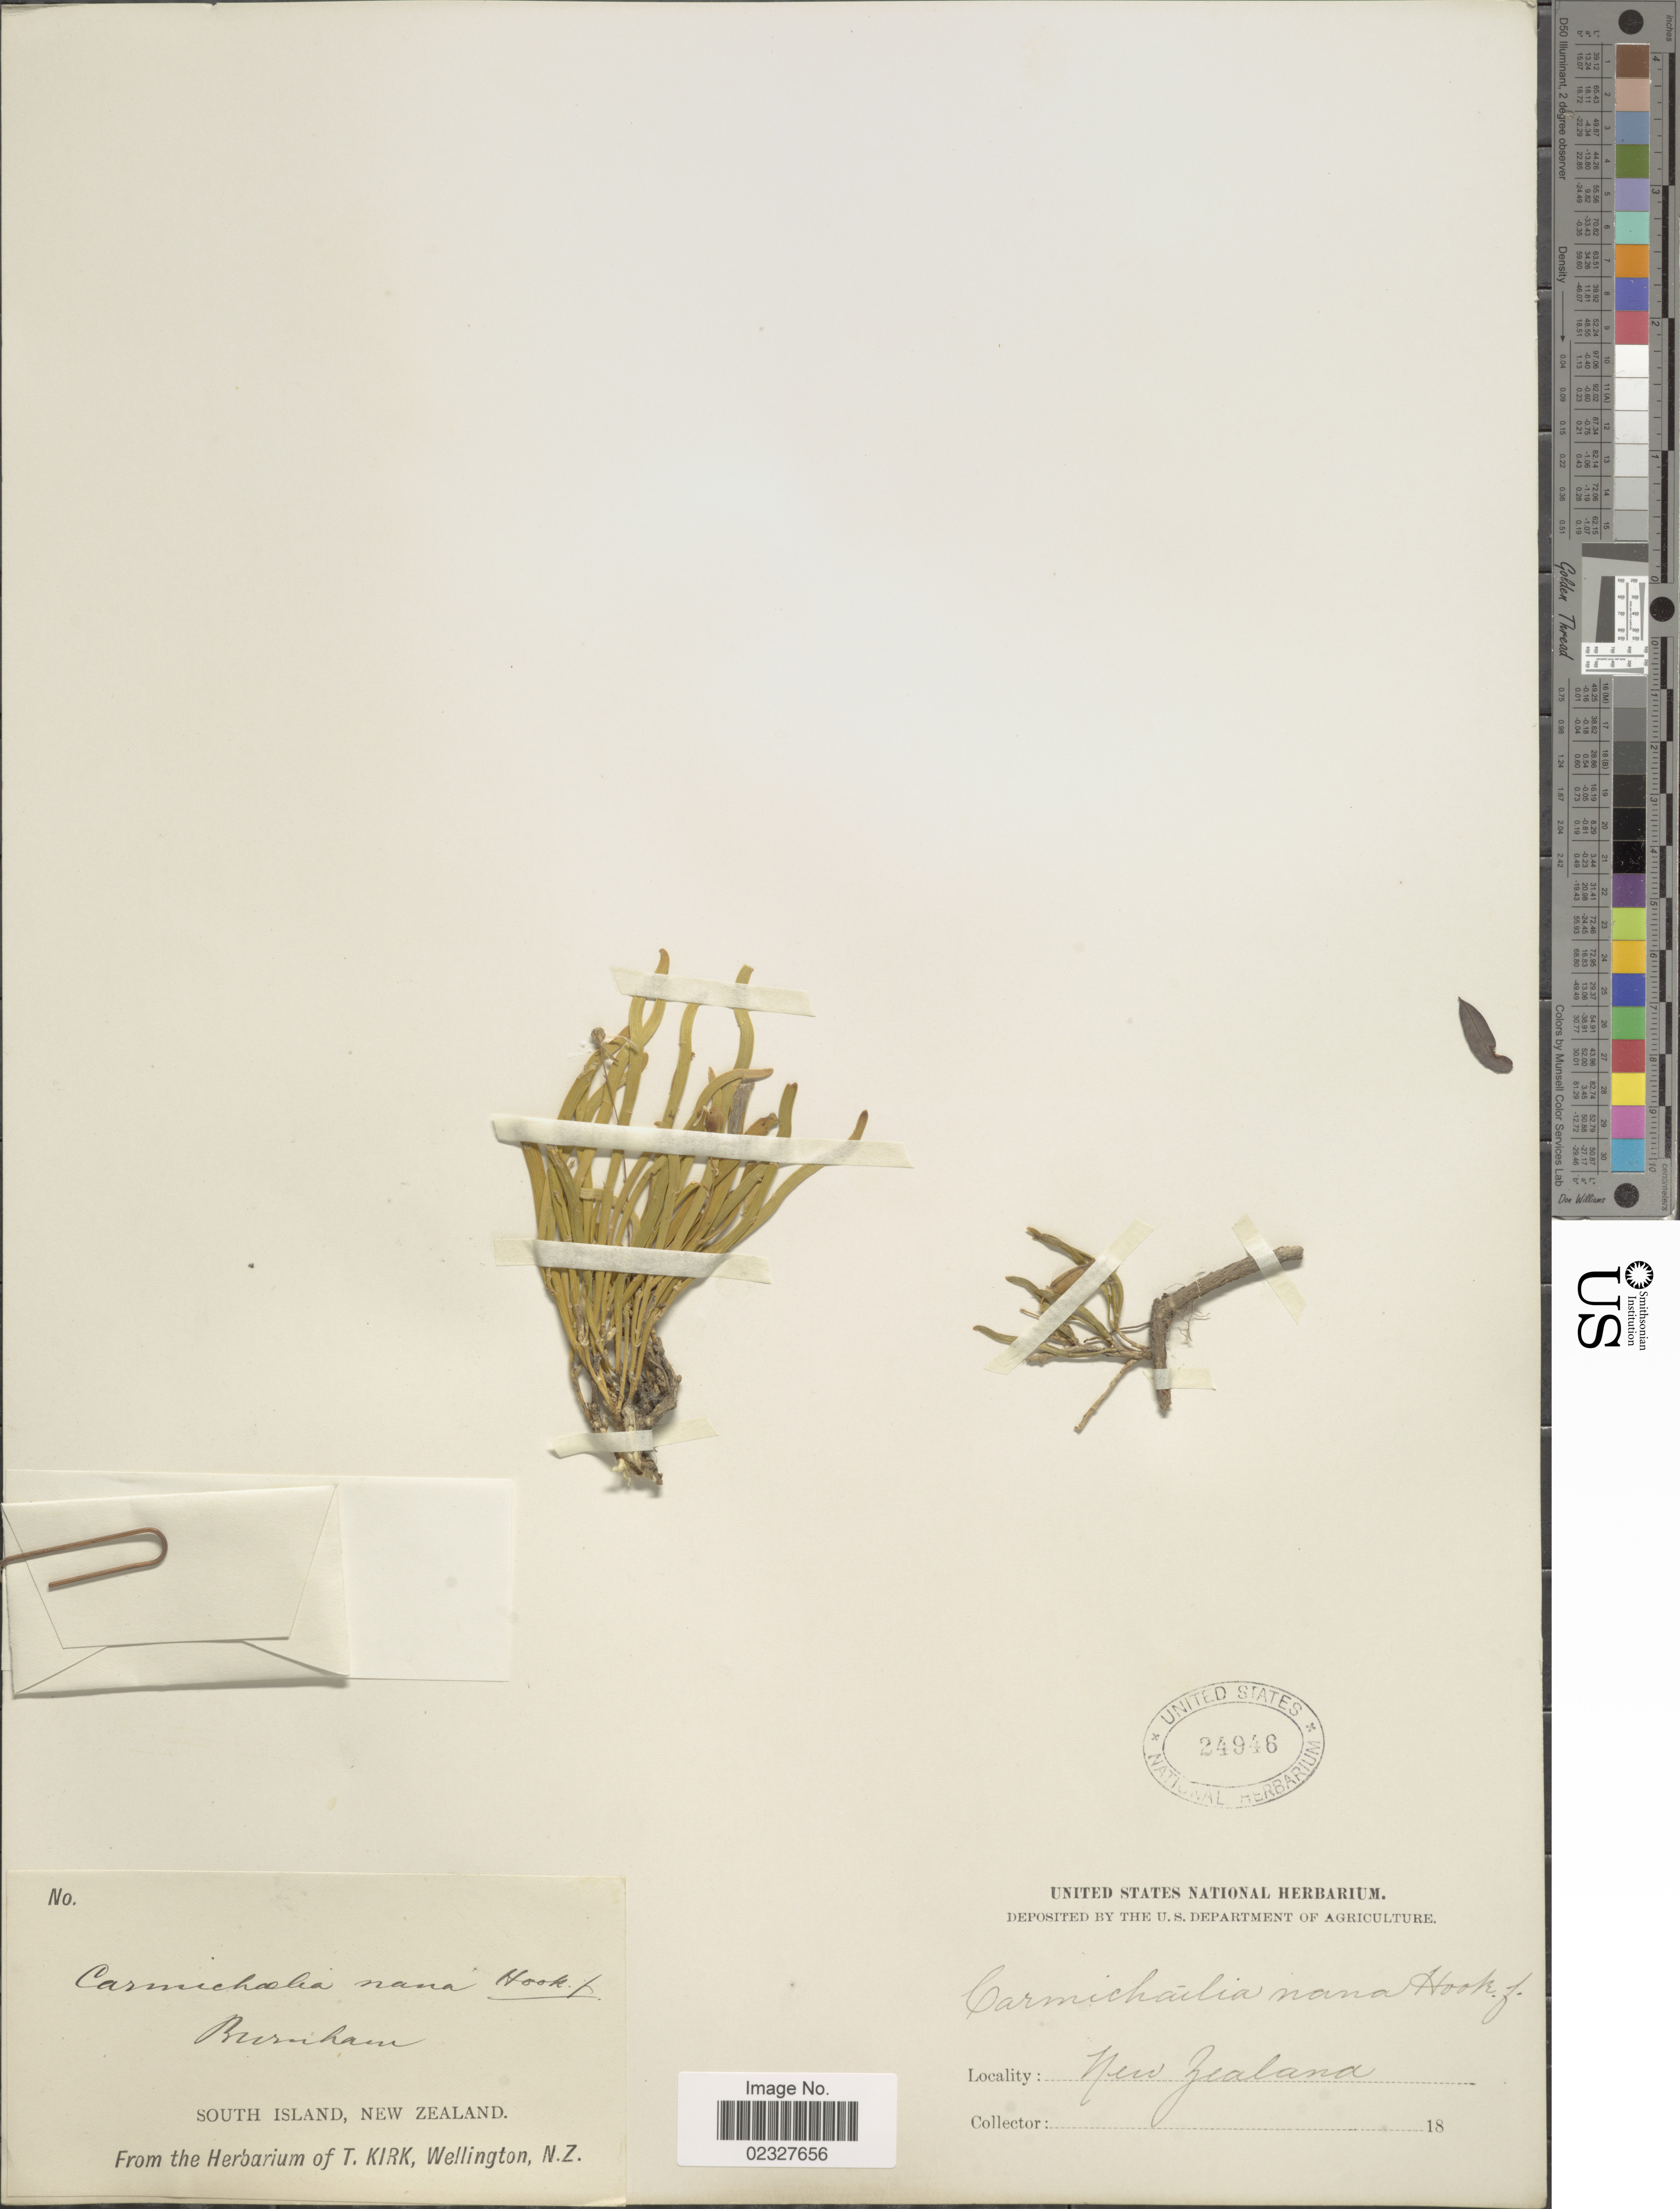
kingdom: Plantae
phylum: Tracheophyta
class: Magnoliopsida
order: Fabales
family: Fabaceae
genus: Carmichaelia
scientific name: Carmichaelia nana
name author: (Benth.) Colenso ex Hook. f.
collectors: ex herb. T. Kirk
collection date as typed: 18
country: New Zealand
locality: South Island, New Zealand. Burnham.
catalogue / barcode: US 24946